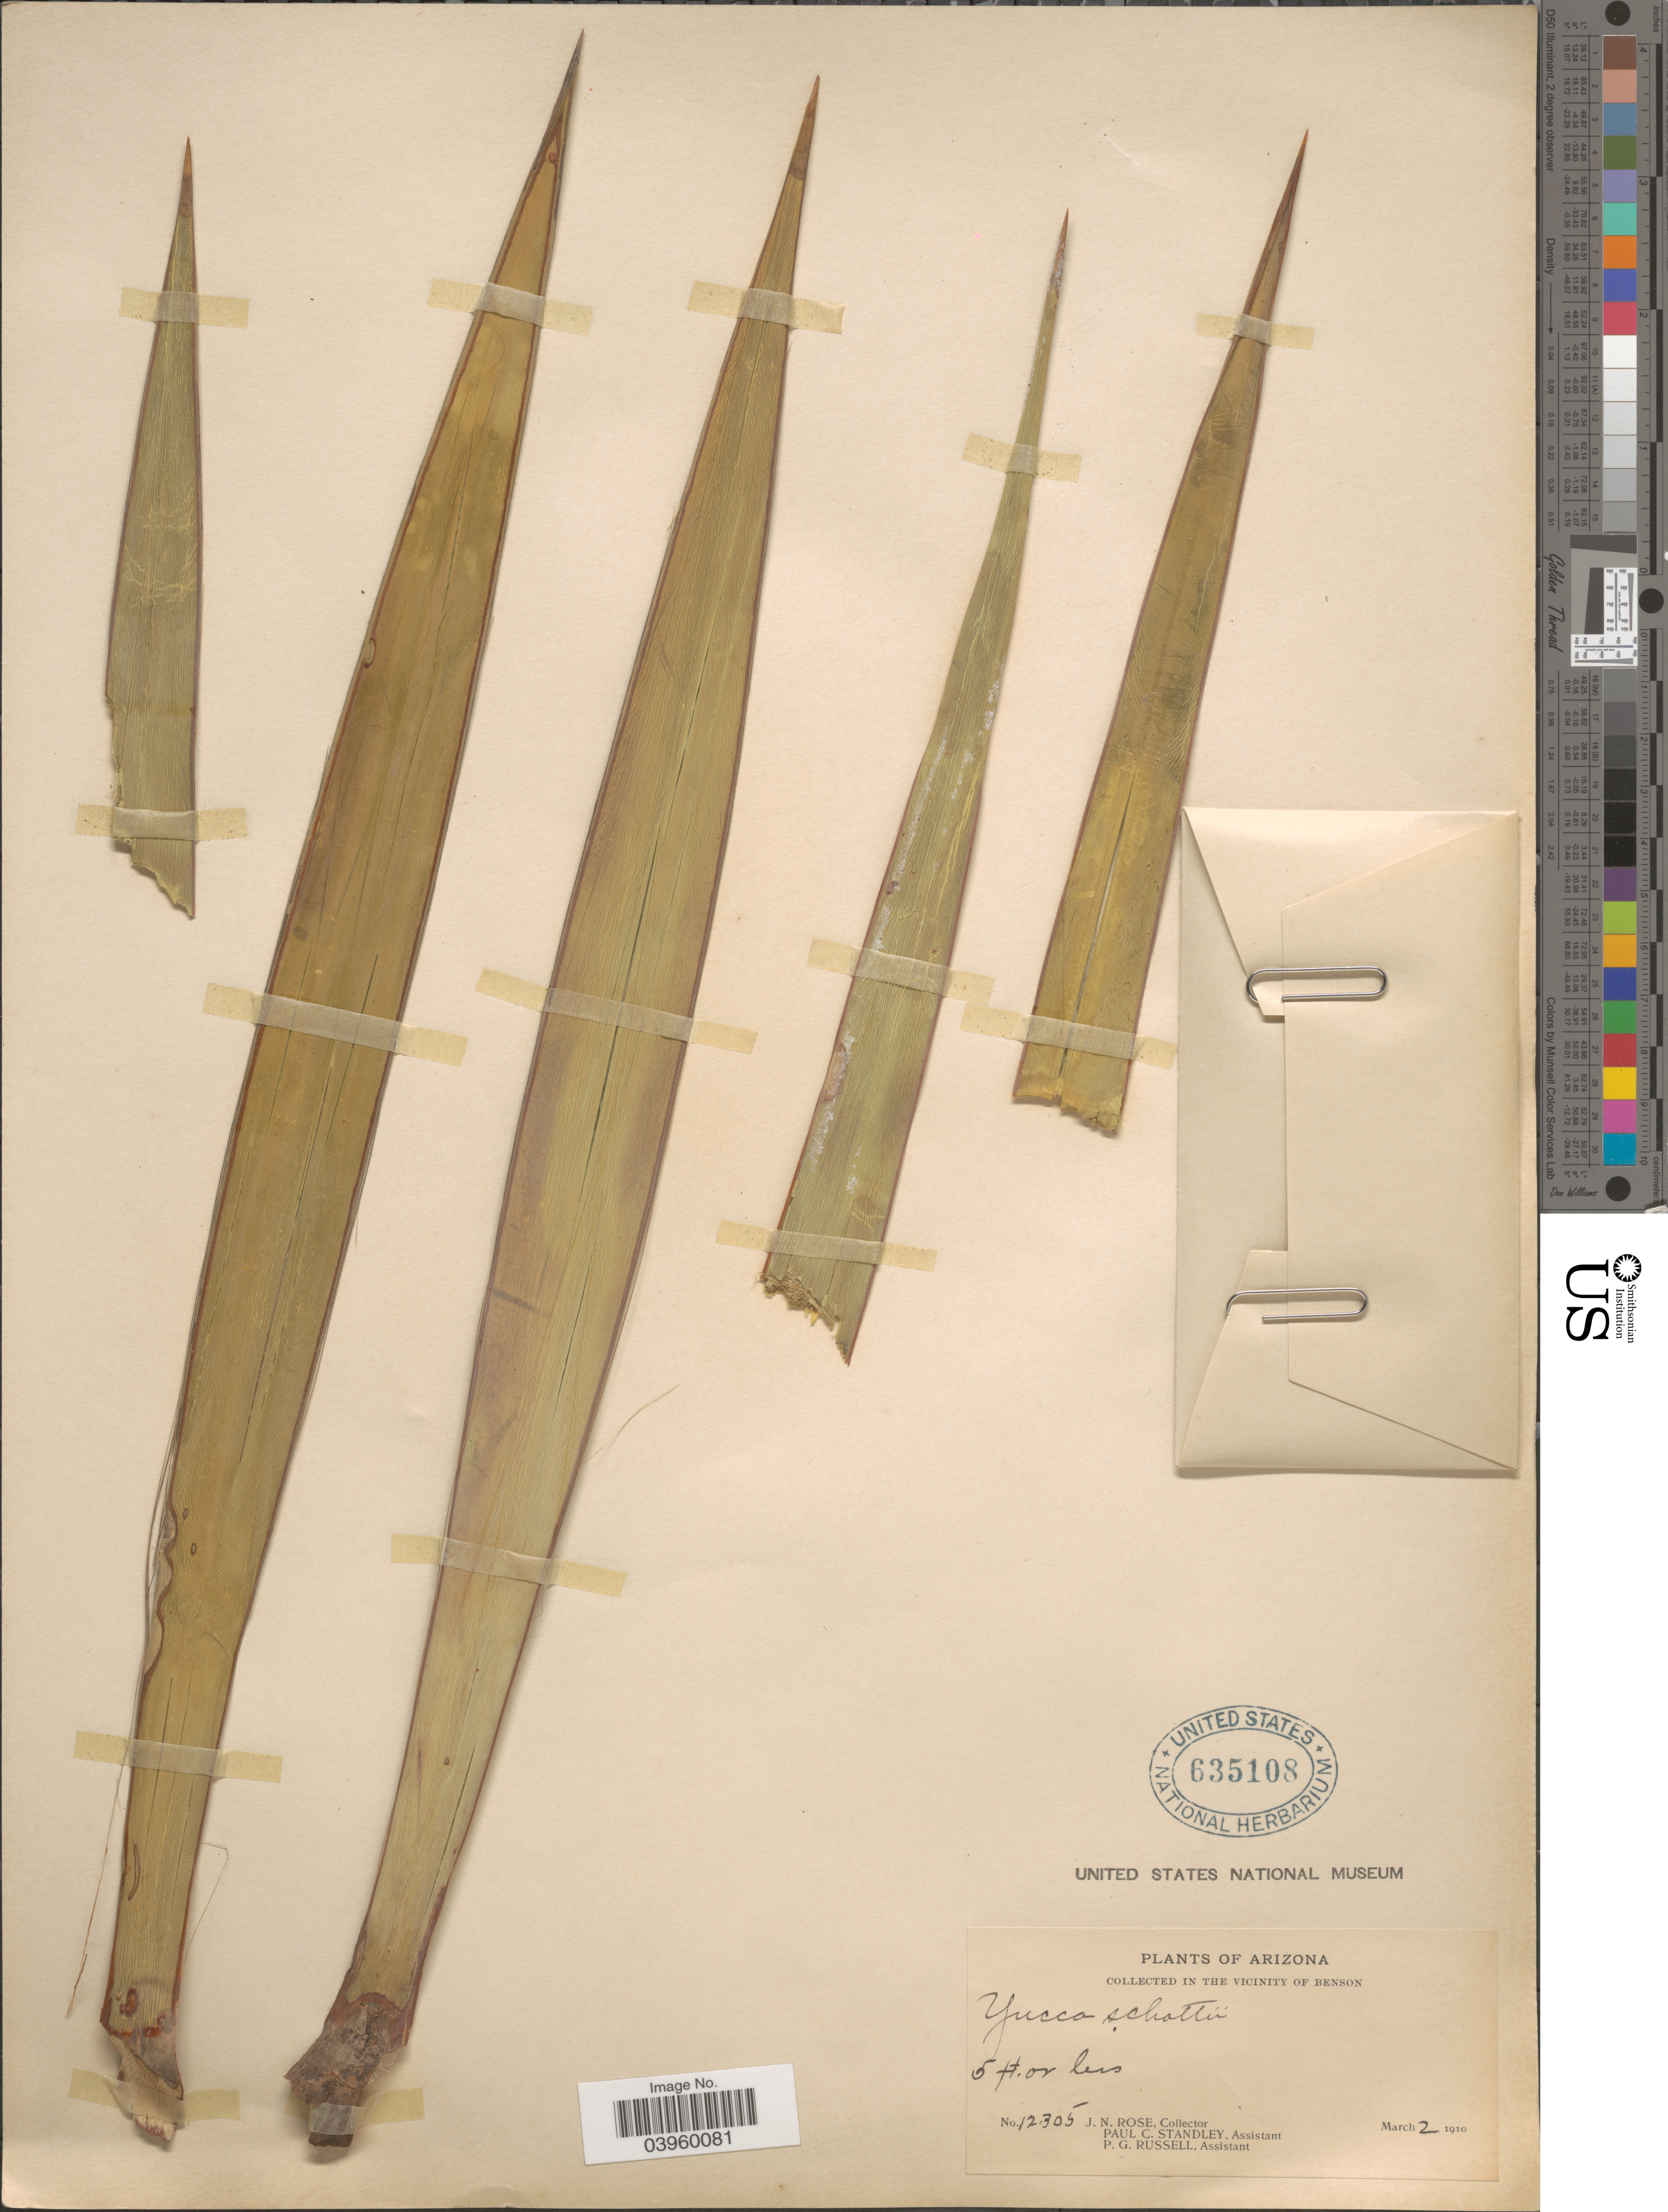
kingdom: Plantae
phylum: Tracheophyta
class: Liliopsida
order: Asparagales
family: Asparagaceae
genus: Yucca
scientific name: Yucca schottii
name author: Engelm.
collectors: J. N. Rose, P. C. Standley & P. G. Russell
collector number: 12305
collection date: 1910-03-02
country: United States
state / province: Arizona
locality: In the vicinity of Benson.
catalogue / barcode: US 635108